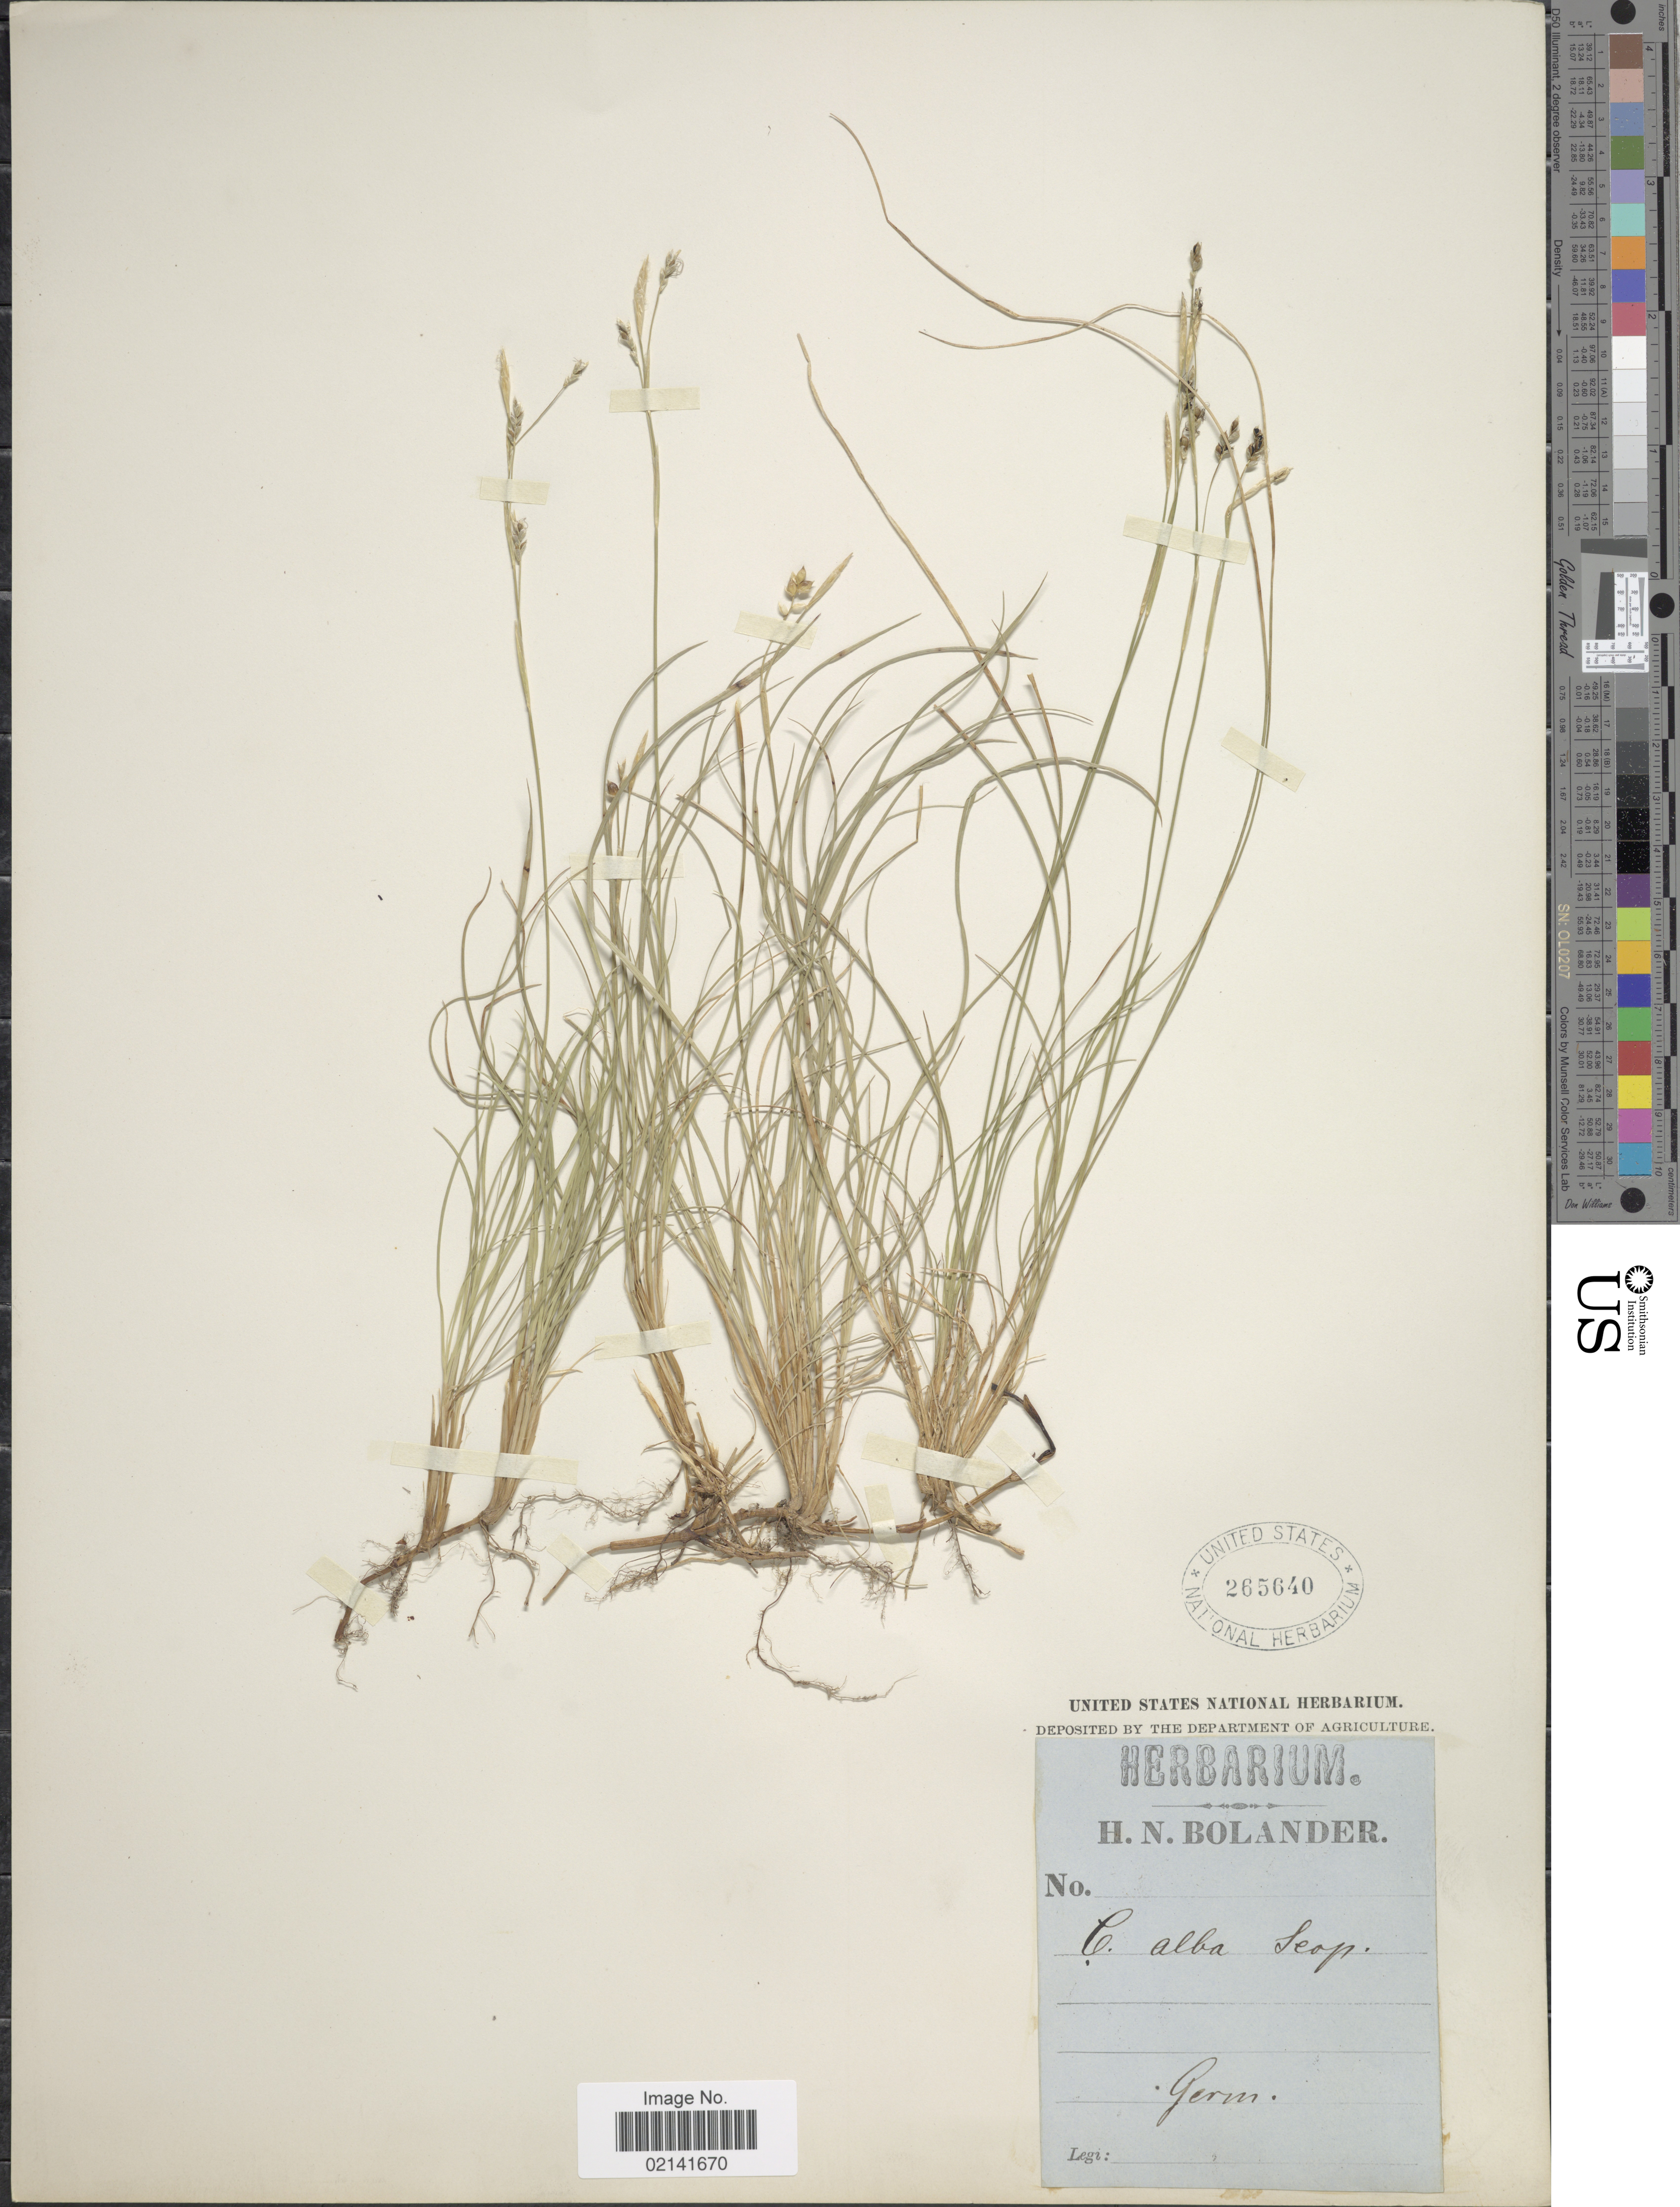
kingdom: Plantae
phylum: Tracheophyta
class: Liliopsida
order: Poales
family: Cyperaceae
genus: Carex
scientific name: Carex alba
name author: Scop.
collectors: H. N. Bolander (herbarium)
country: Germany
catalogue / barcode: US 265640